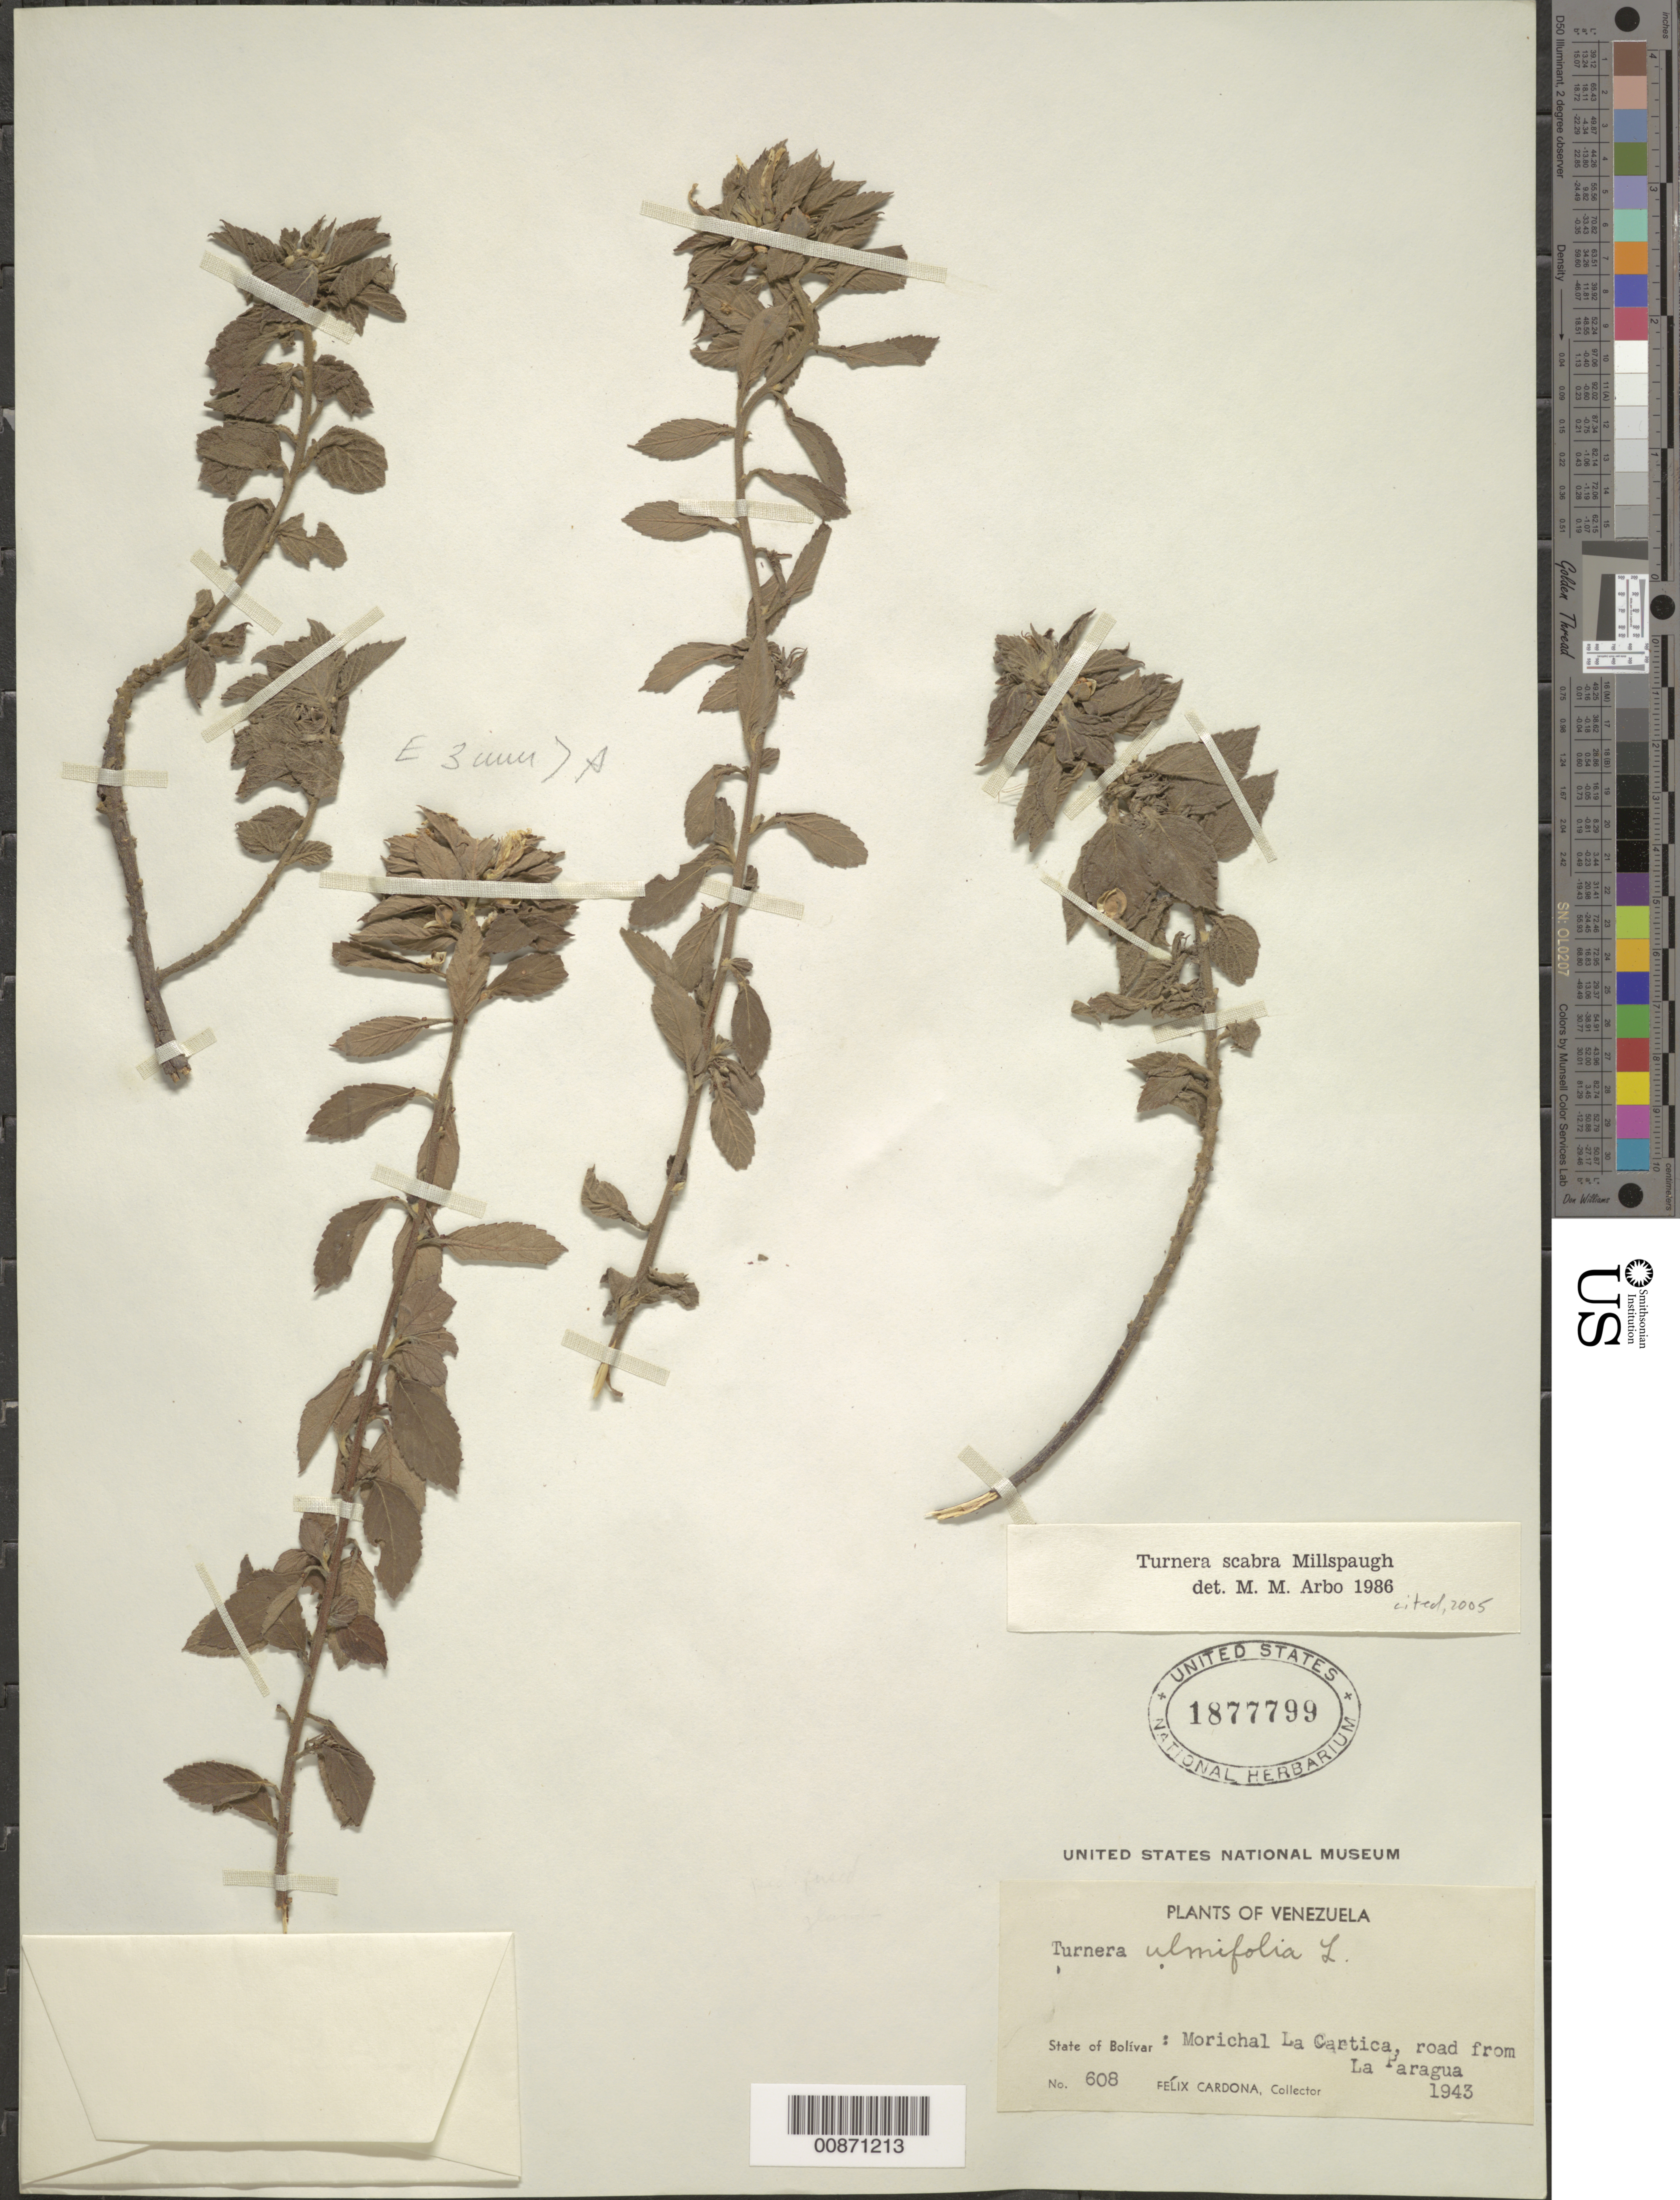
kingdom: Plantae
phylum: Tracheophyta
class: Magnoliopsida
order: Malpighiales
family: Turneraceae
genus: Turnera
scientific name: Turnera scabra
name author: Millsp.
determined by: Arbo, M. M.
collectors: F. Cardona Puig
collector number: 608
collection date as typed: Jun-43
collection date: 1943-06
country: Venezuela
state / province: Bolívar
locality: Morichal La Cartica, road from La Paragua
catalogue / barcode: US 1877799